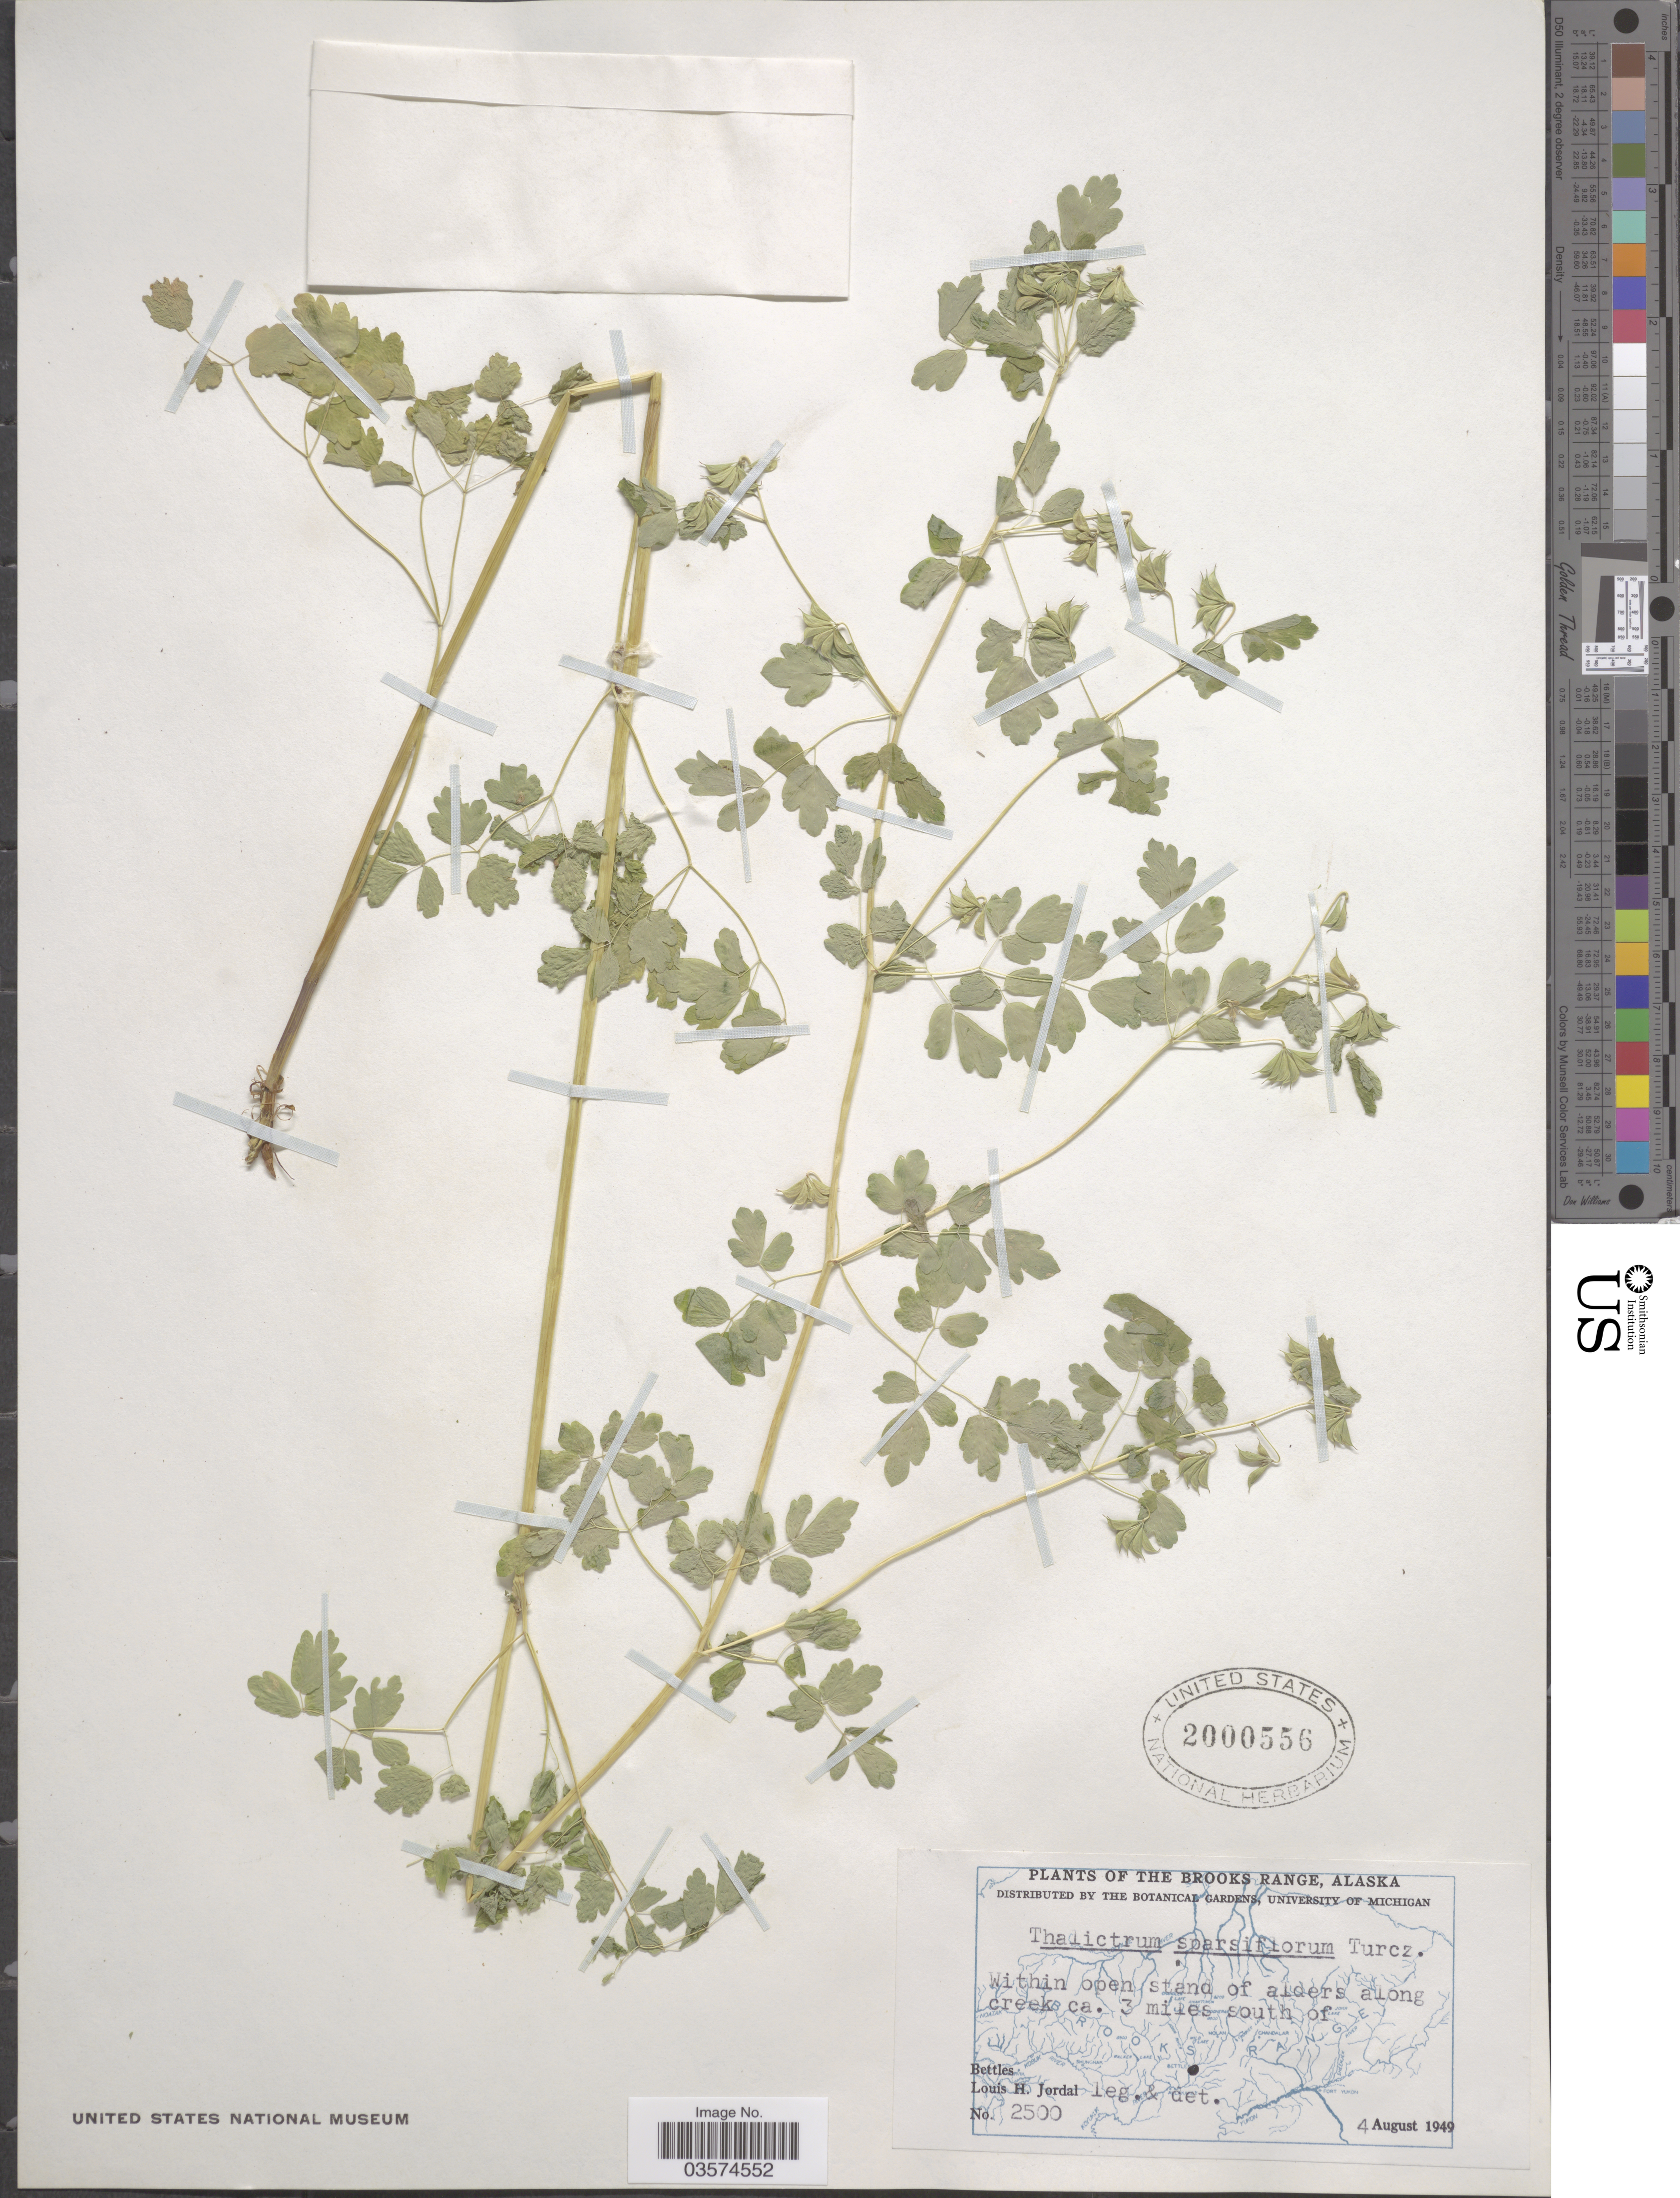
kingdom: Plantae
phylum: Tracheophyta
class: Magnoliopsida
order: Ranunculales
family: Ranunculaceae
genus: Thalictrum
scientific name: Thalictrum sparsiflorum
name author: Turcz. ex Fisch. & C.A. Mey.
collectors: L. Jordal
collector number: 2500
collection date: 1949-08-04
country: United States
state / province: Alaska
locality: The Brooks Range. Within open stand of alders along creek ca. 3 miles south of. Bettles.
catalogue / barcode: US 2000556